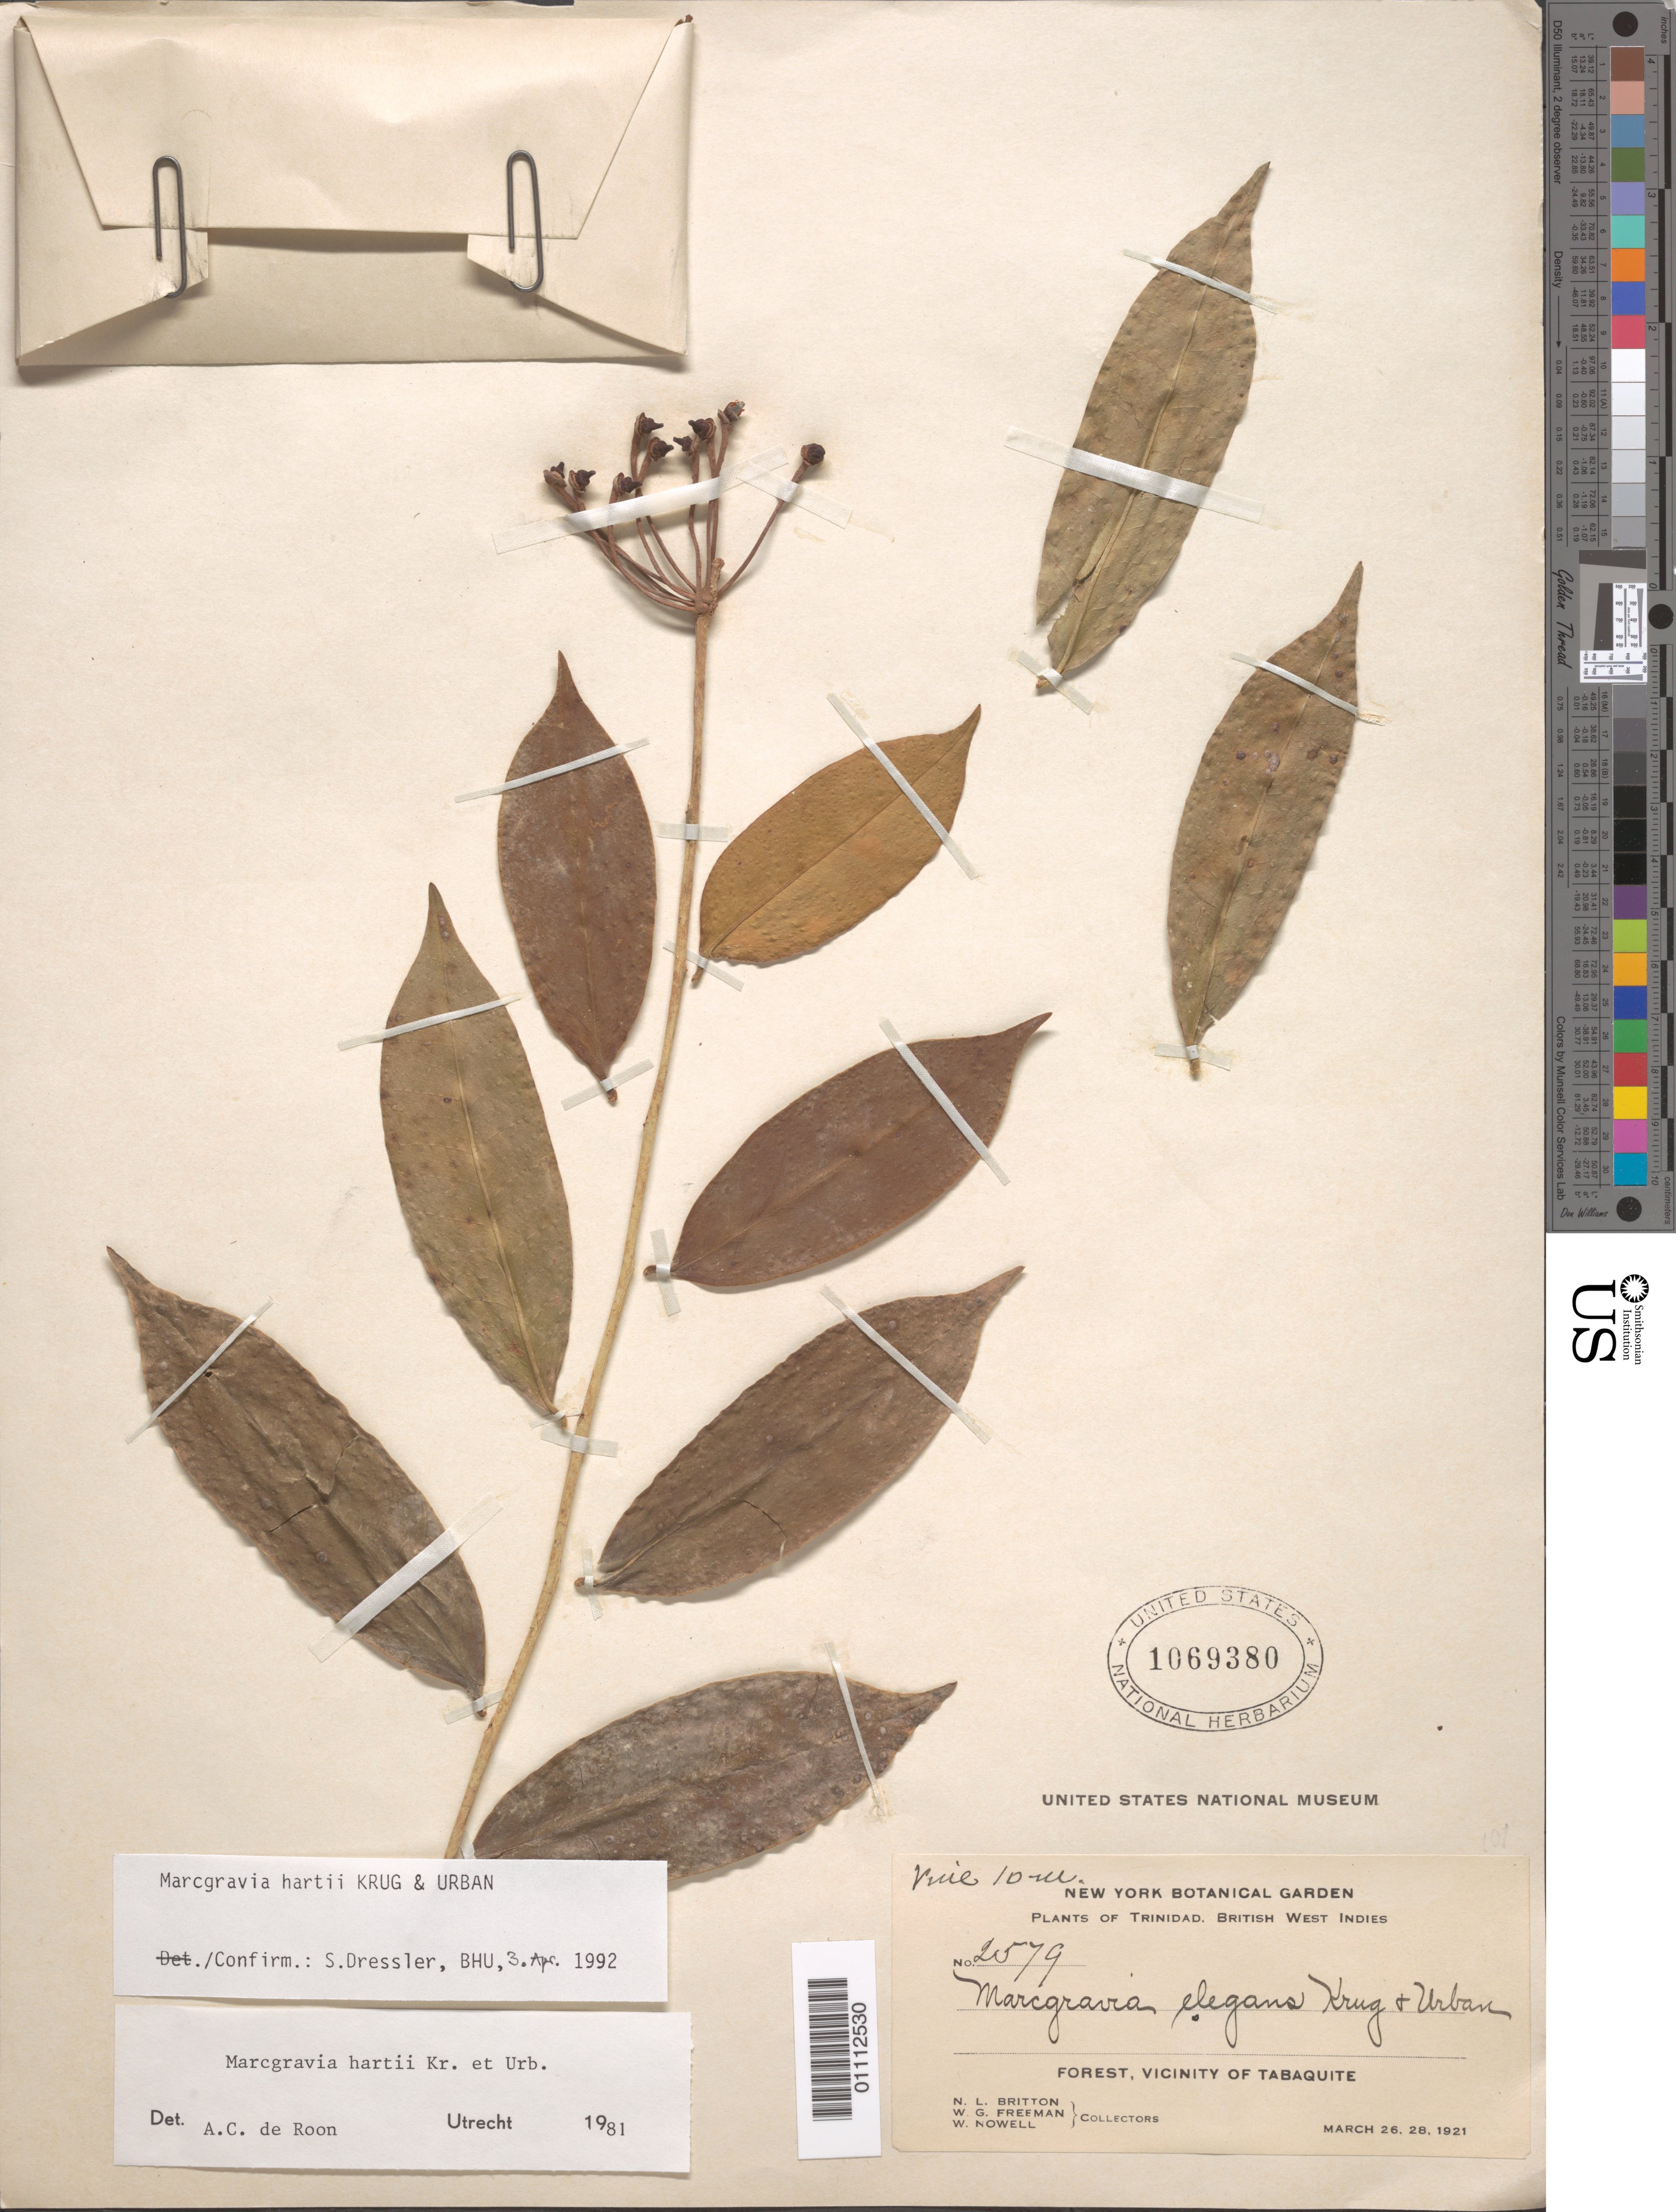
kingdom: Plantae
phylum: Tracheophyta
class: Magnoliopsida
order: Ericales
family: Marcgraviaceae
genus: Marcgravia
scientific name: Marcgravia elegans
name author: Krug & Urb.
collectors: N. Britton, W. Freeman & W. Nowell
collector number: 1579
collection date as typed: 26 Mar 1921 to 28 Mar 1921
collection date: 1921-03-26/1921-03-28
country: Trinidad and Tobago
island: Trinidad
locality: Forest, Vicinity of Tabaquite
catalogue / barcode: US 1069380